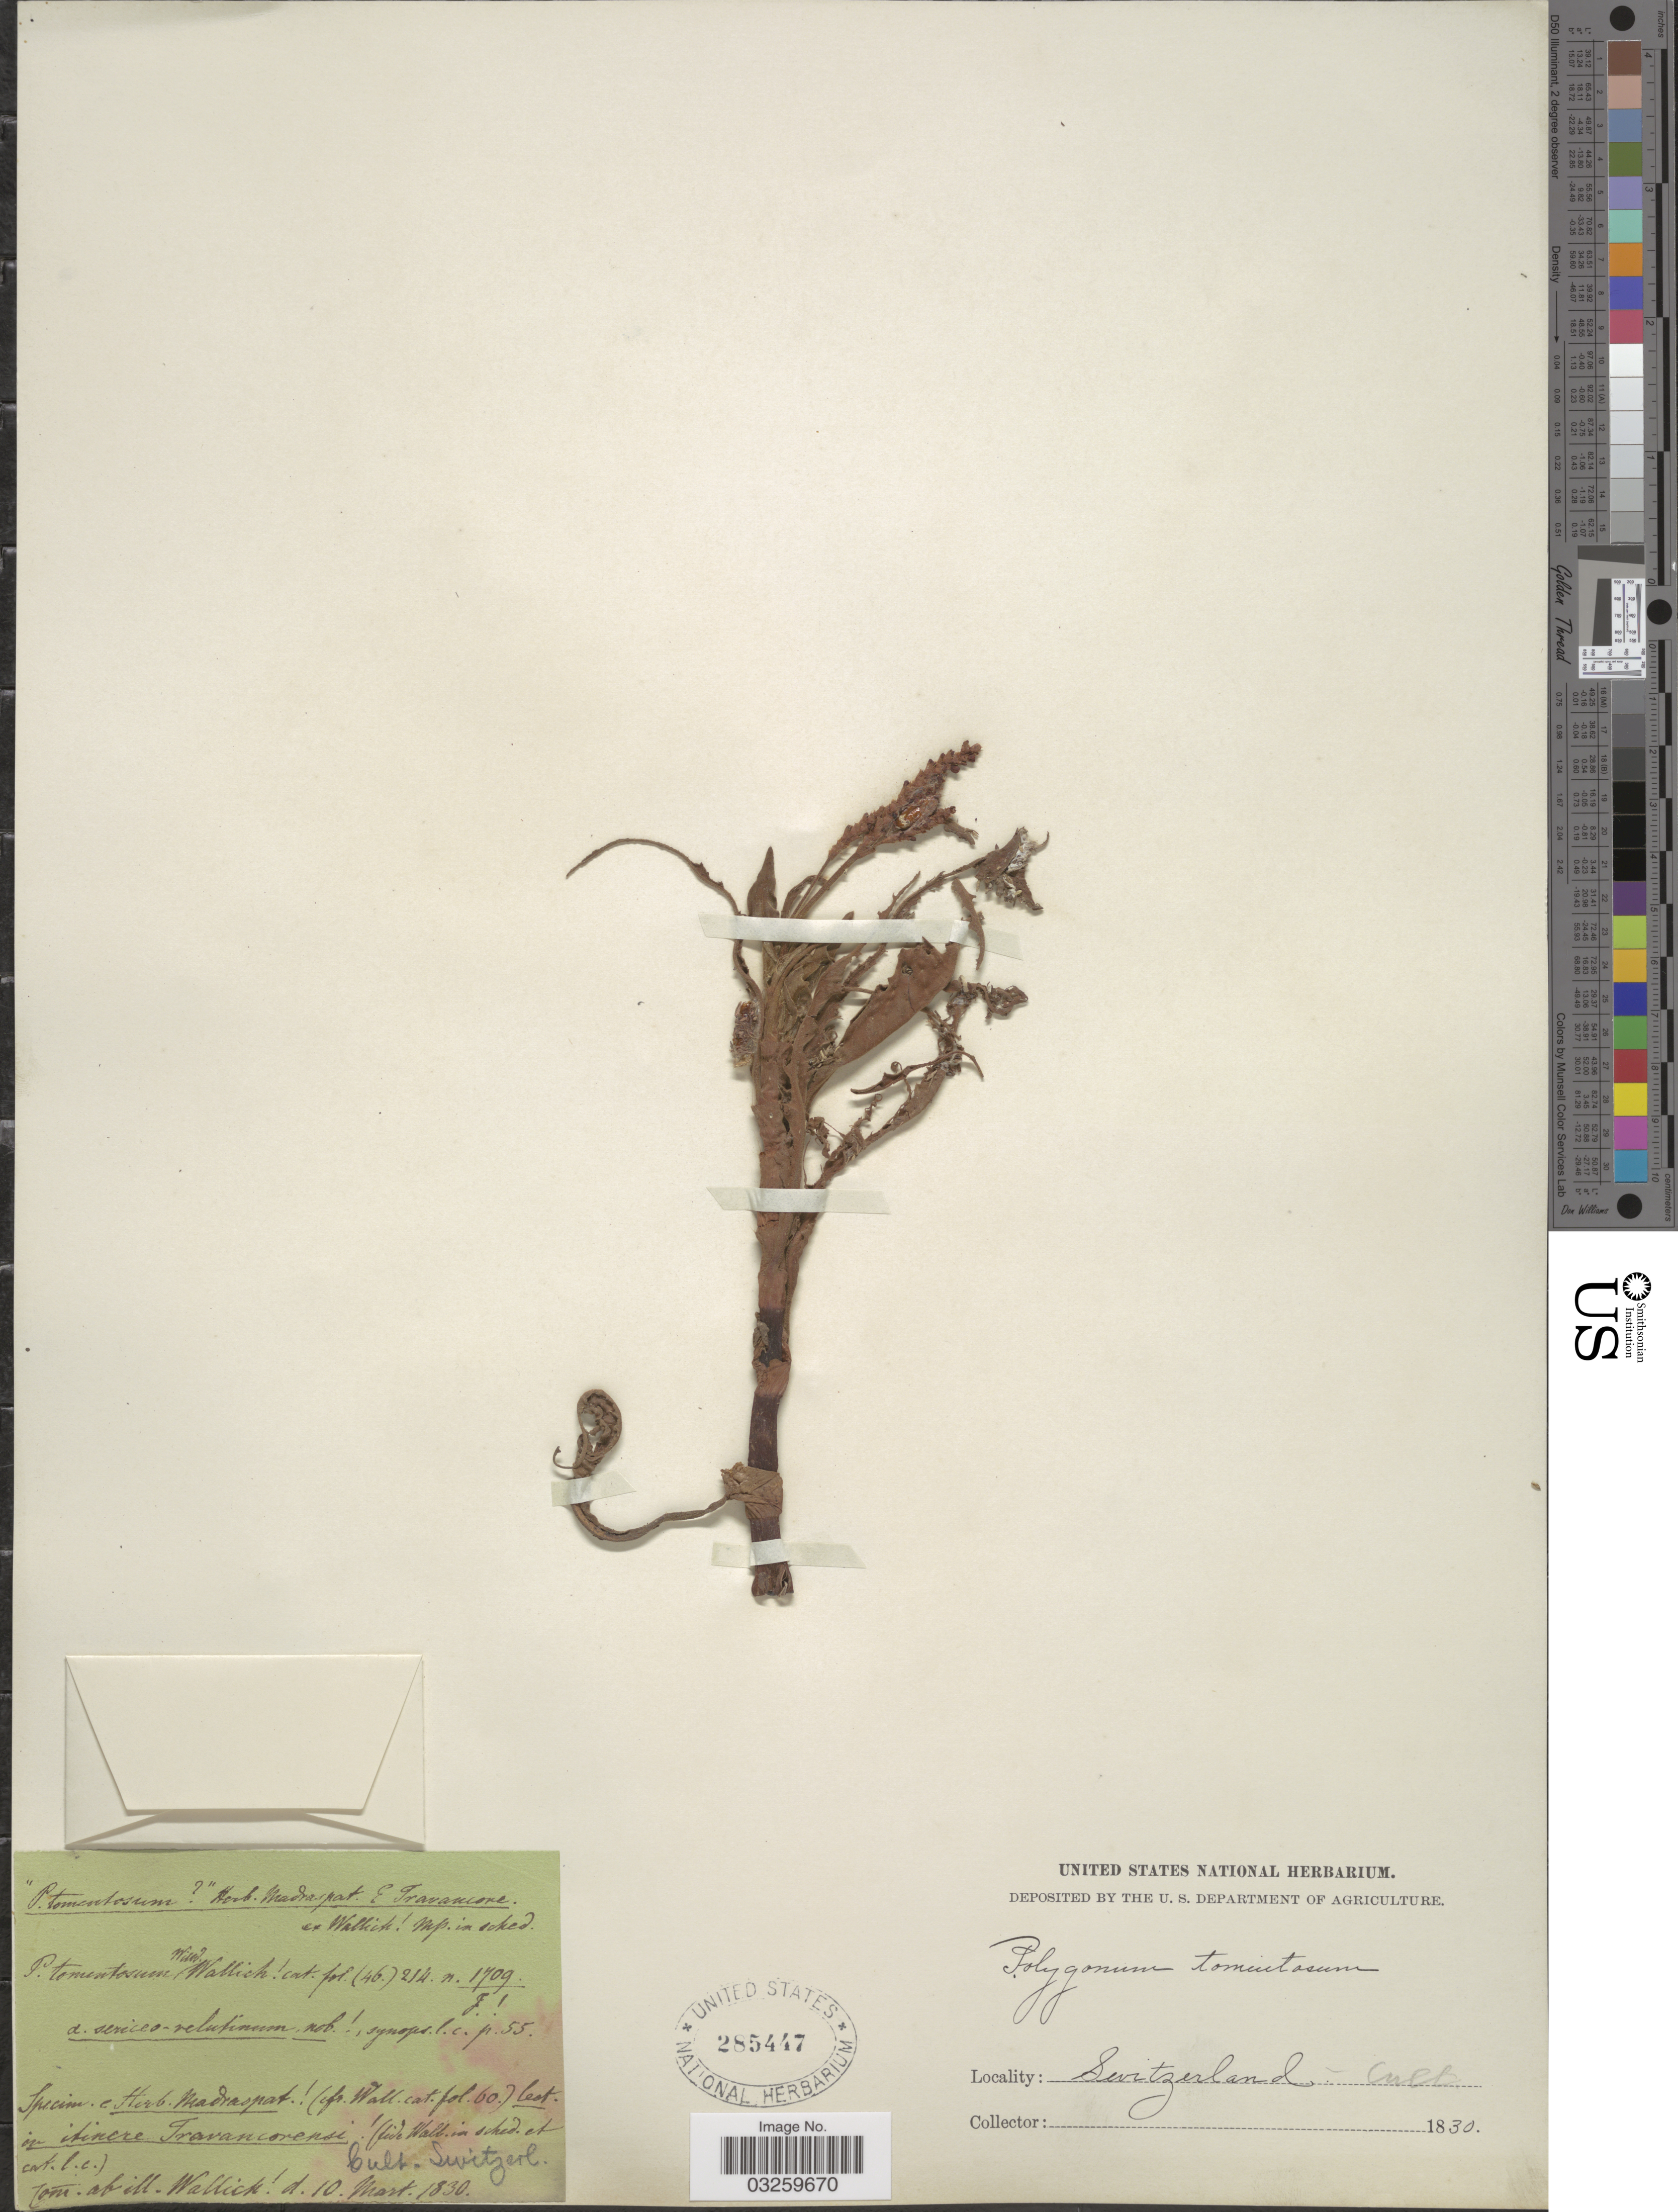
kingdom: Plantae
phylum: Tracheophyta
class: Magnoliopsida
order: Caryophyllales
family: Polygonaceae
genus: Polygonum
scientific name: Polygonum tomentosum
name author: Willd.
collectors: ex herb. United States National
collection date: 1830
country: Switzerland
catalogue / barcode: US 285447